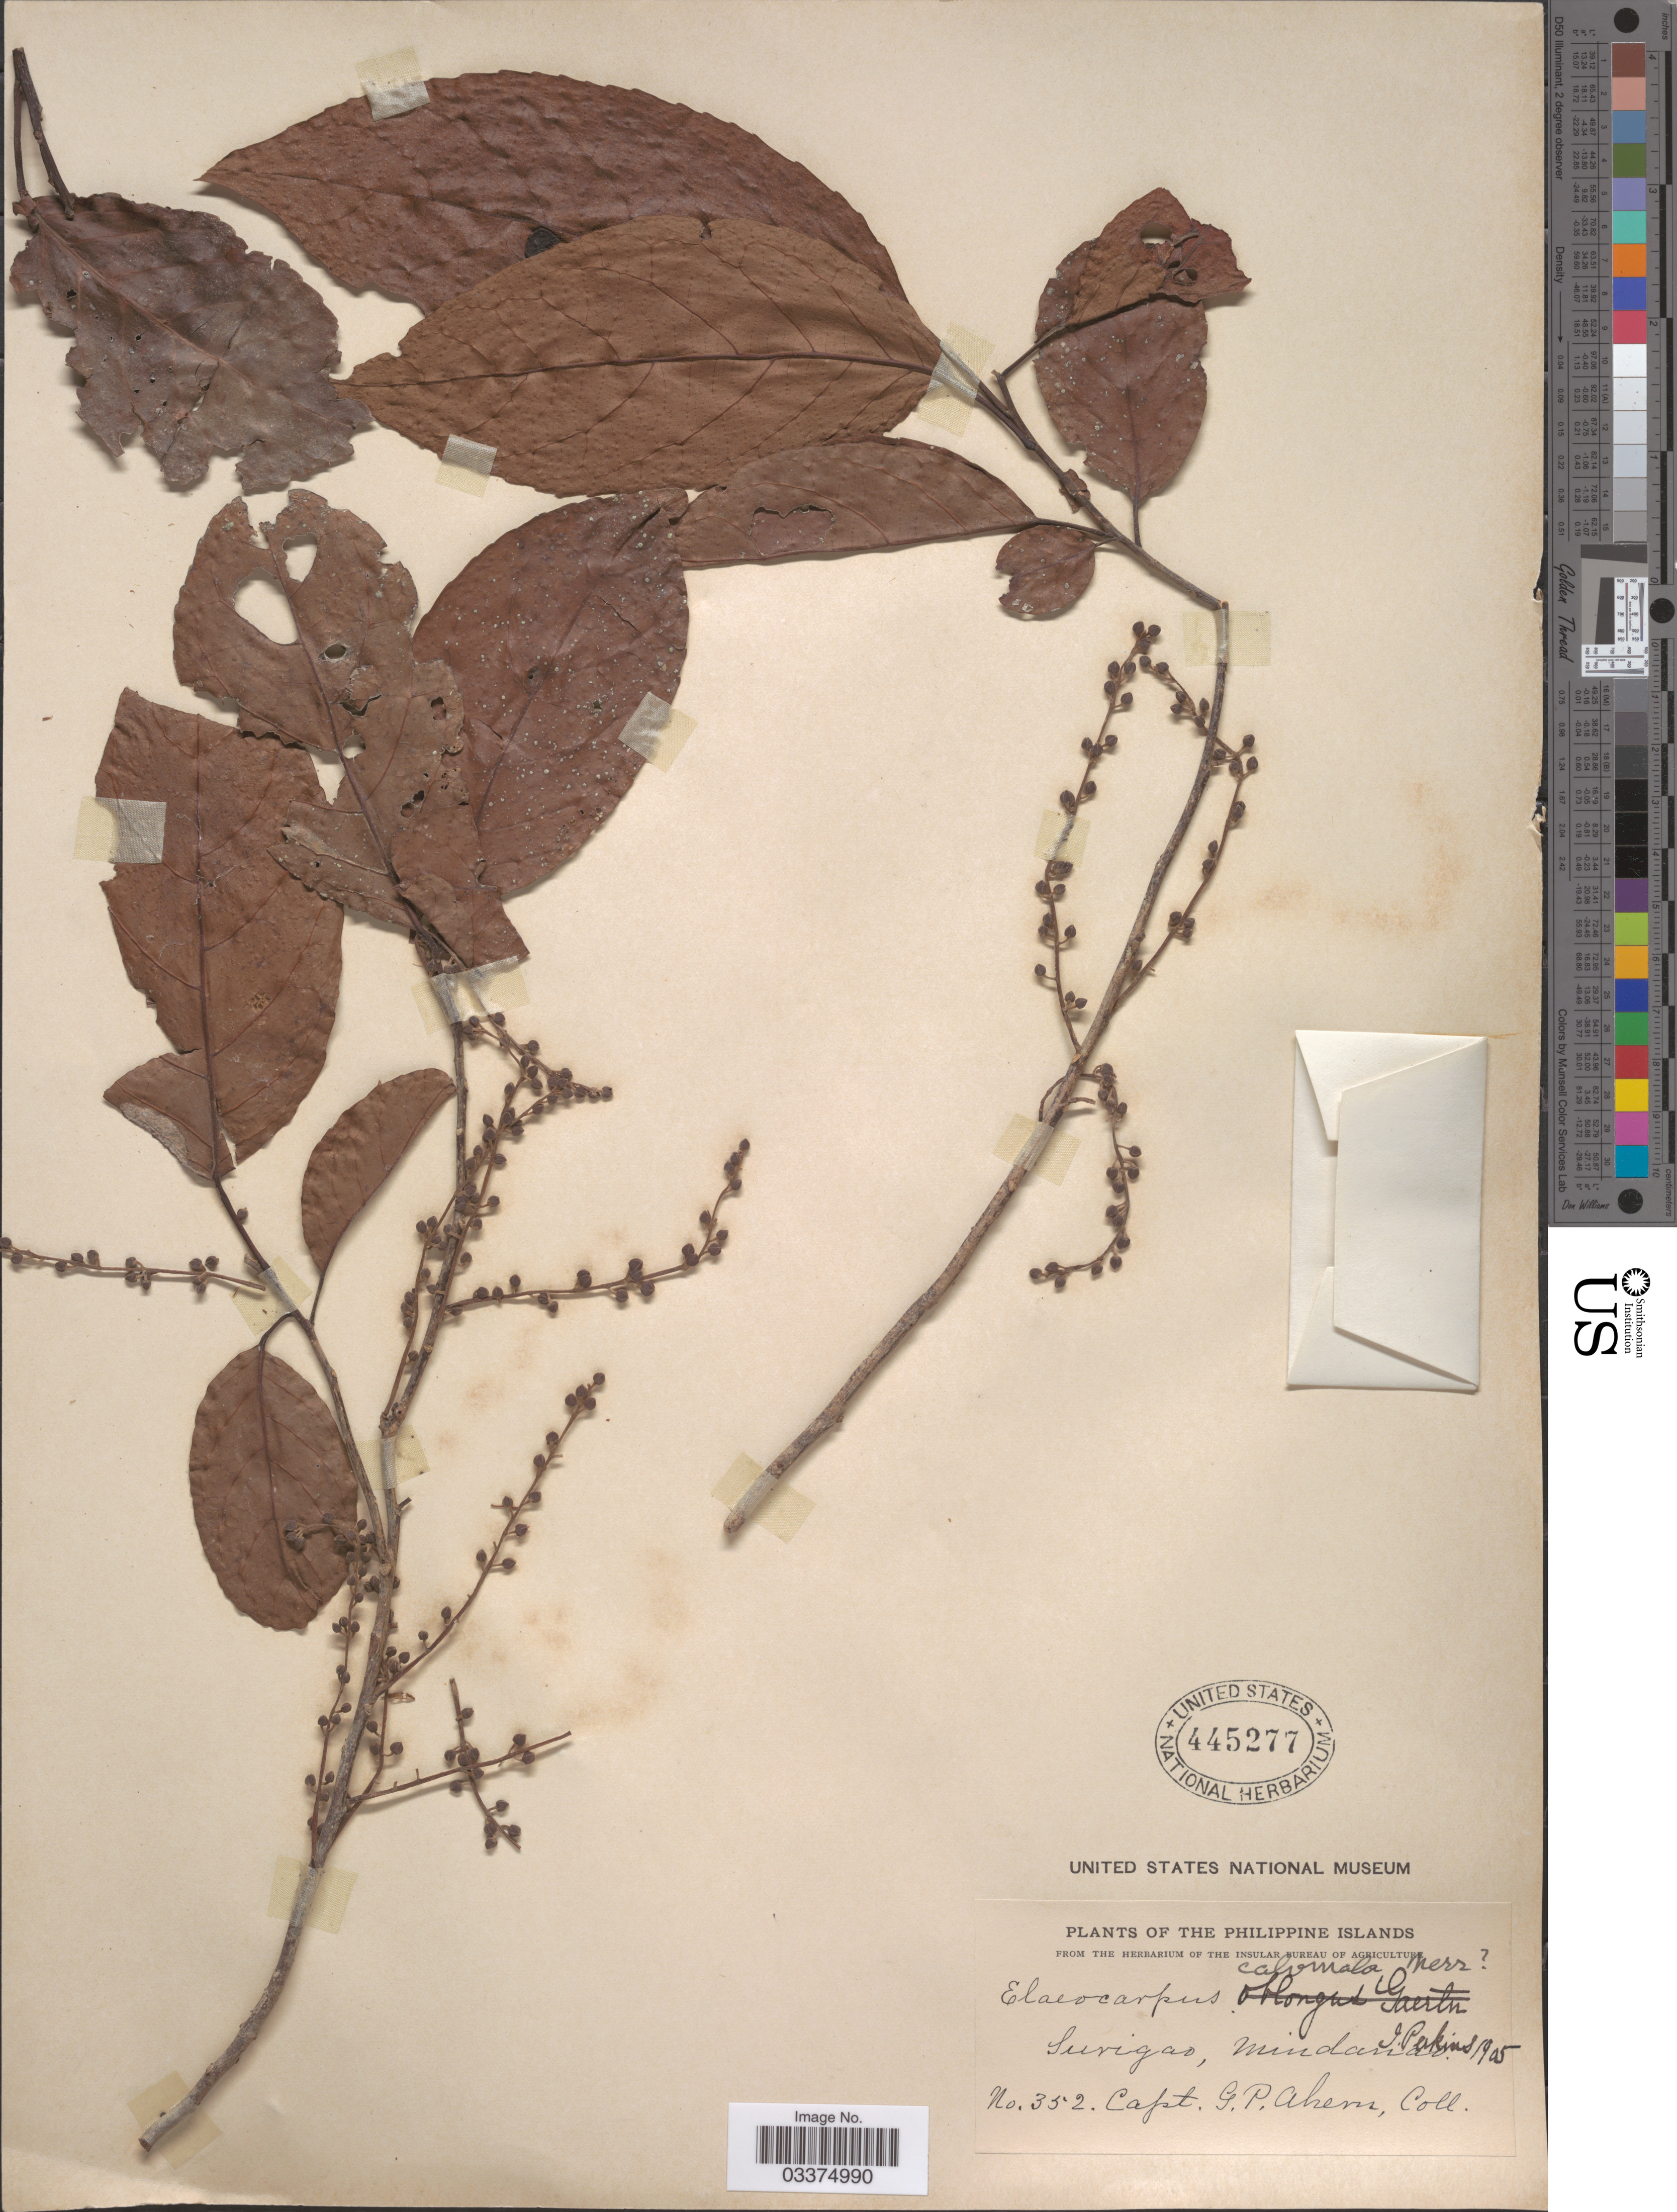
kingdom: Plantae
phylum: Tracheophyta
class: Magnoliopsida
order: Oxalidales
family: Elaeocarpaceae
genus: Elaeocarpus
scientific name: Elaeocarpus calomala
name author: (Blanco) Merr.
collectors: G. Ahern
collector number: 352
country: Philippines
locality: Surigao, Mindanao.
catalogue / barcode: US 445277